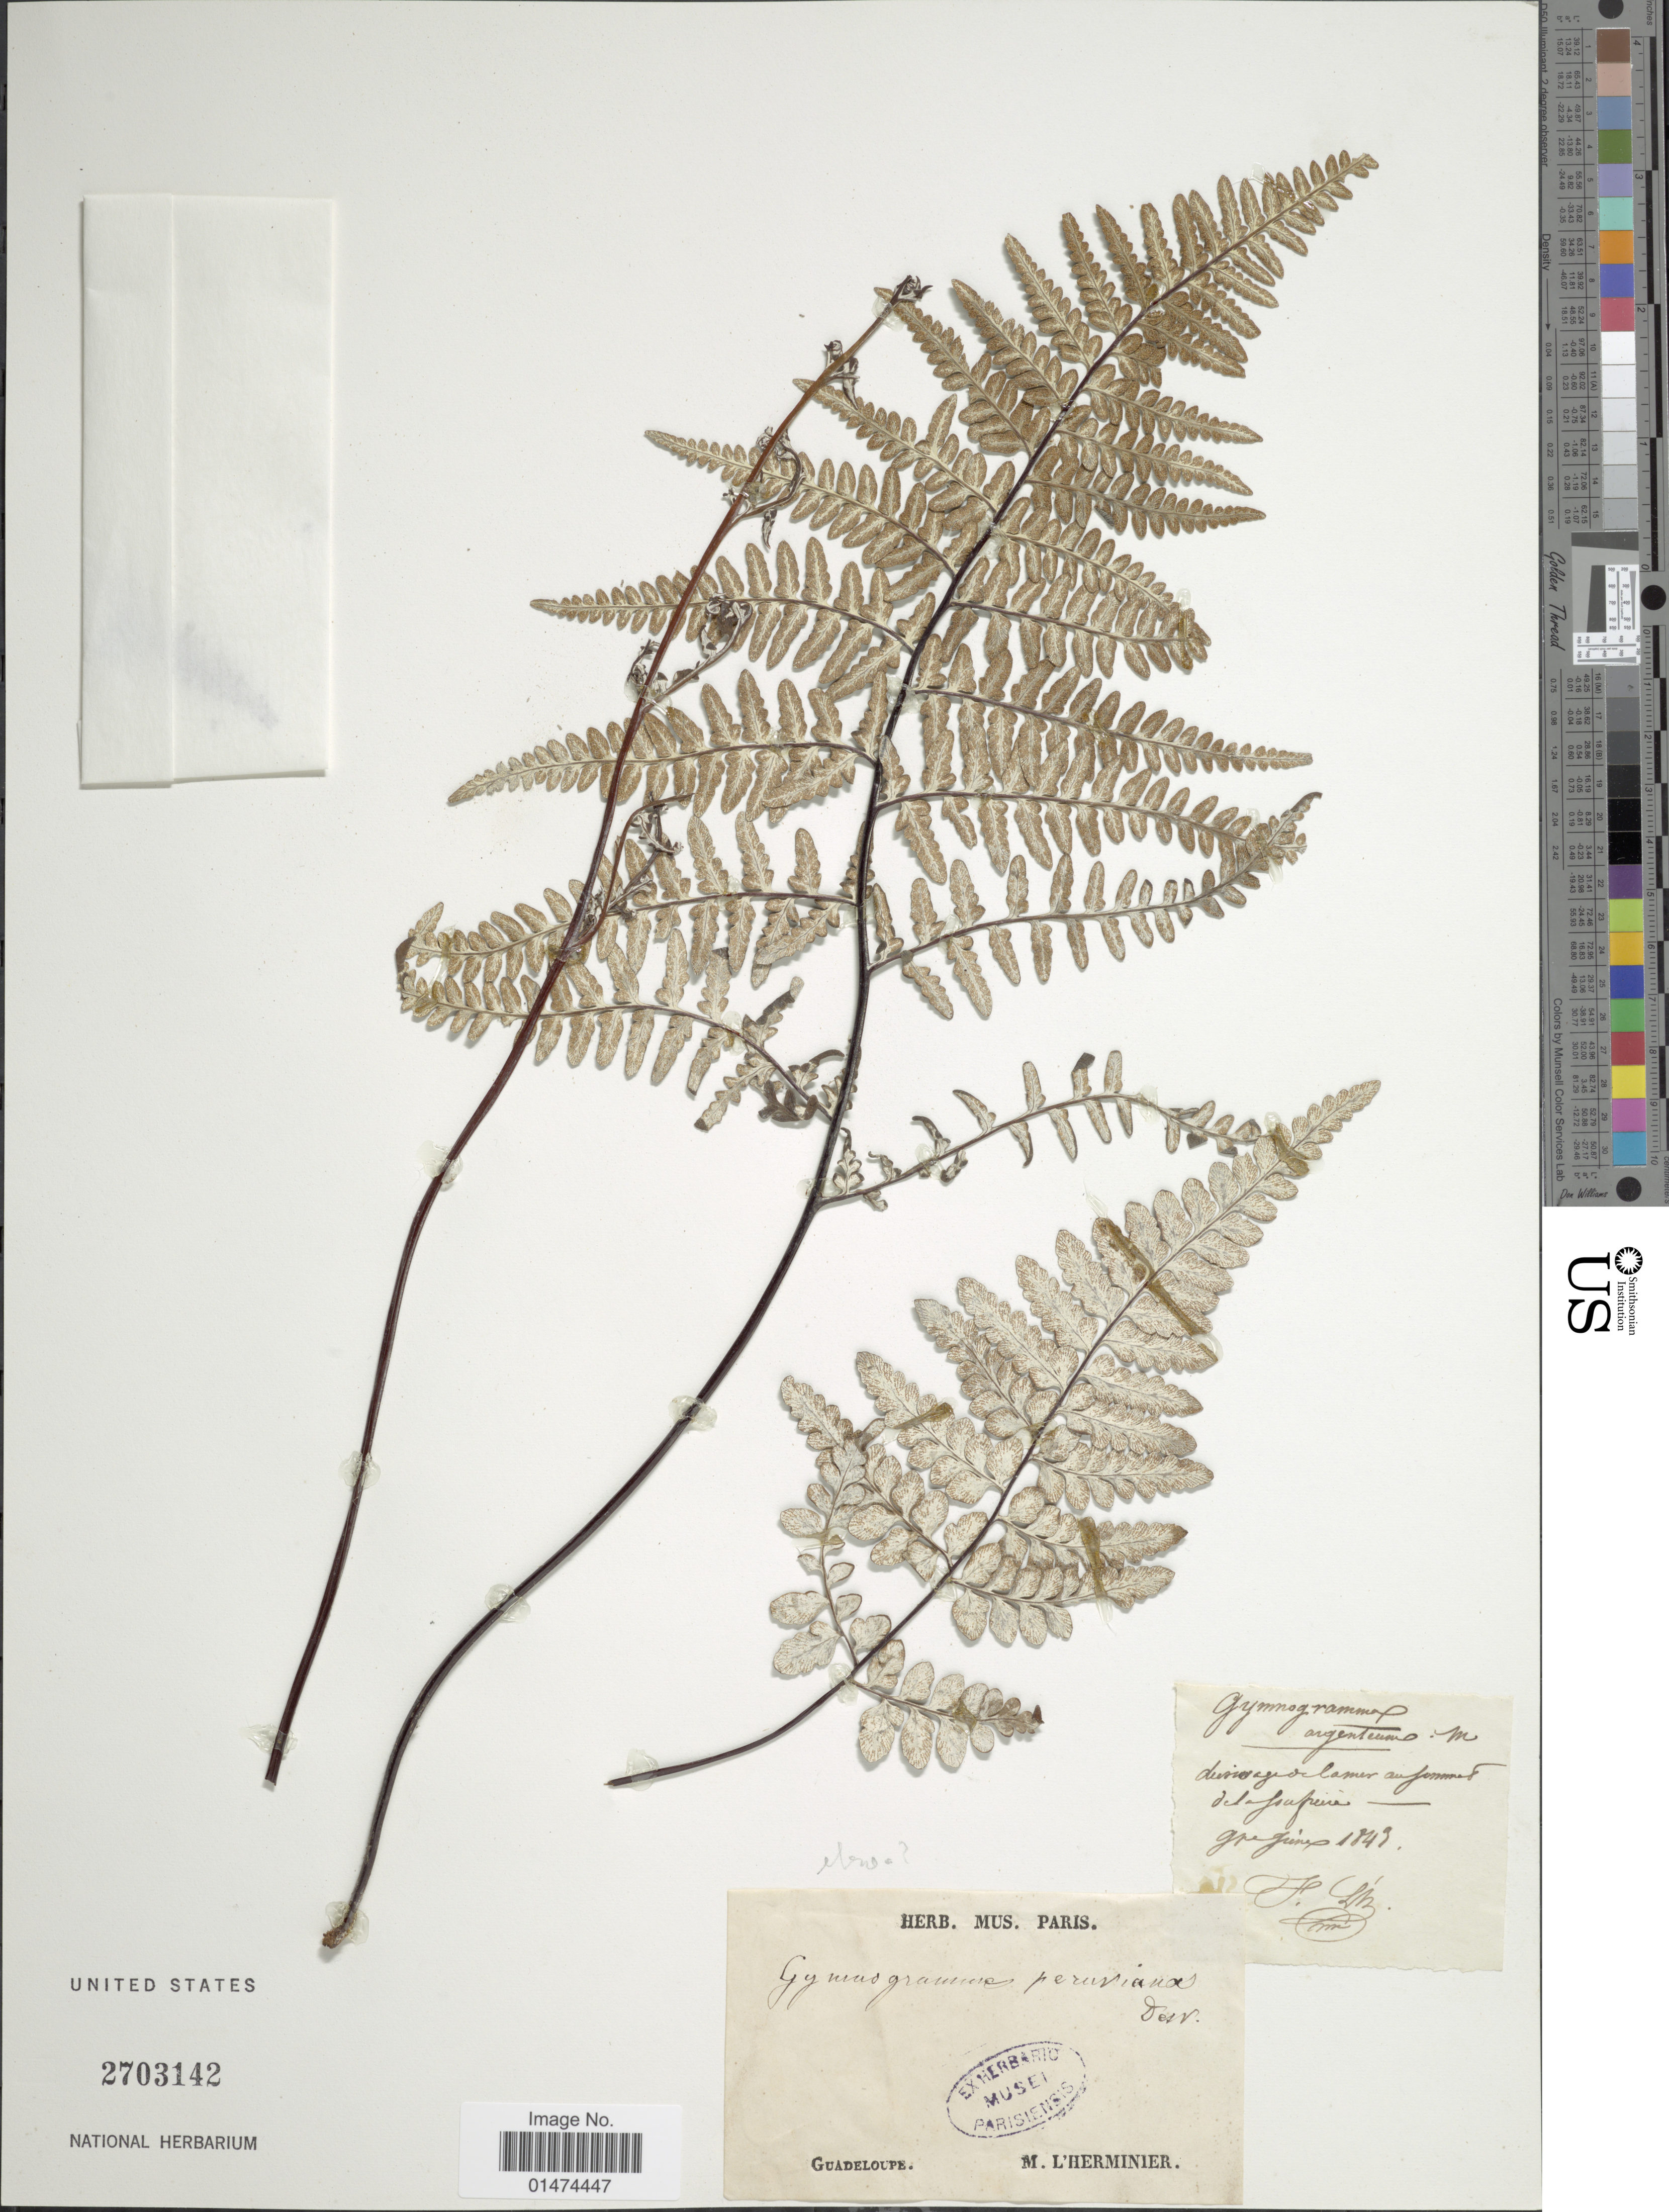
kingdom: Plantae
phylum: Tracheophyta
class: Polypodiopsida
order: Polypodiales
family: Pteridaceae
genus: Pityrogramma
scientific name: Pityrogramma chrysophylla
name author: (Sw.) Link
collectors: M. L'Herminier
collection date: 1849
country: Guadeloupe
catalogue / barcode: US 2703142